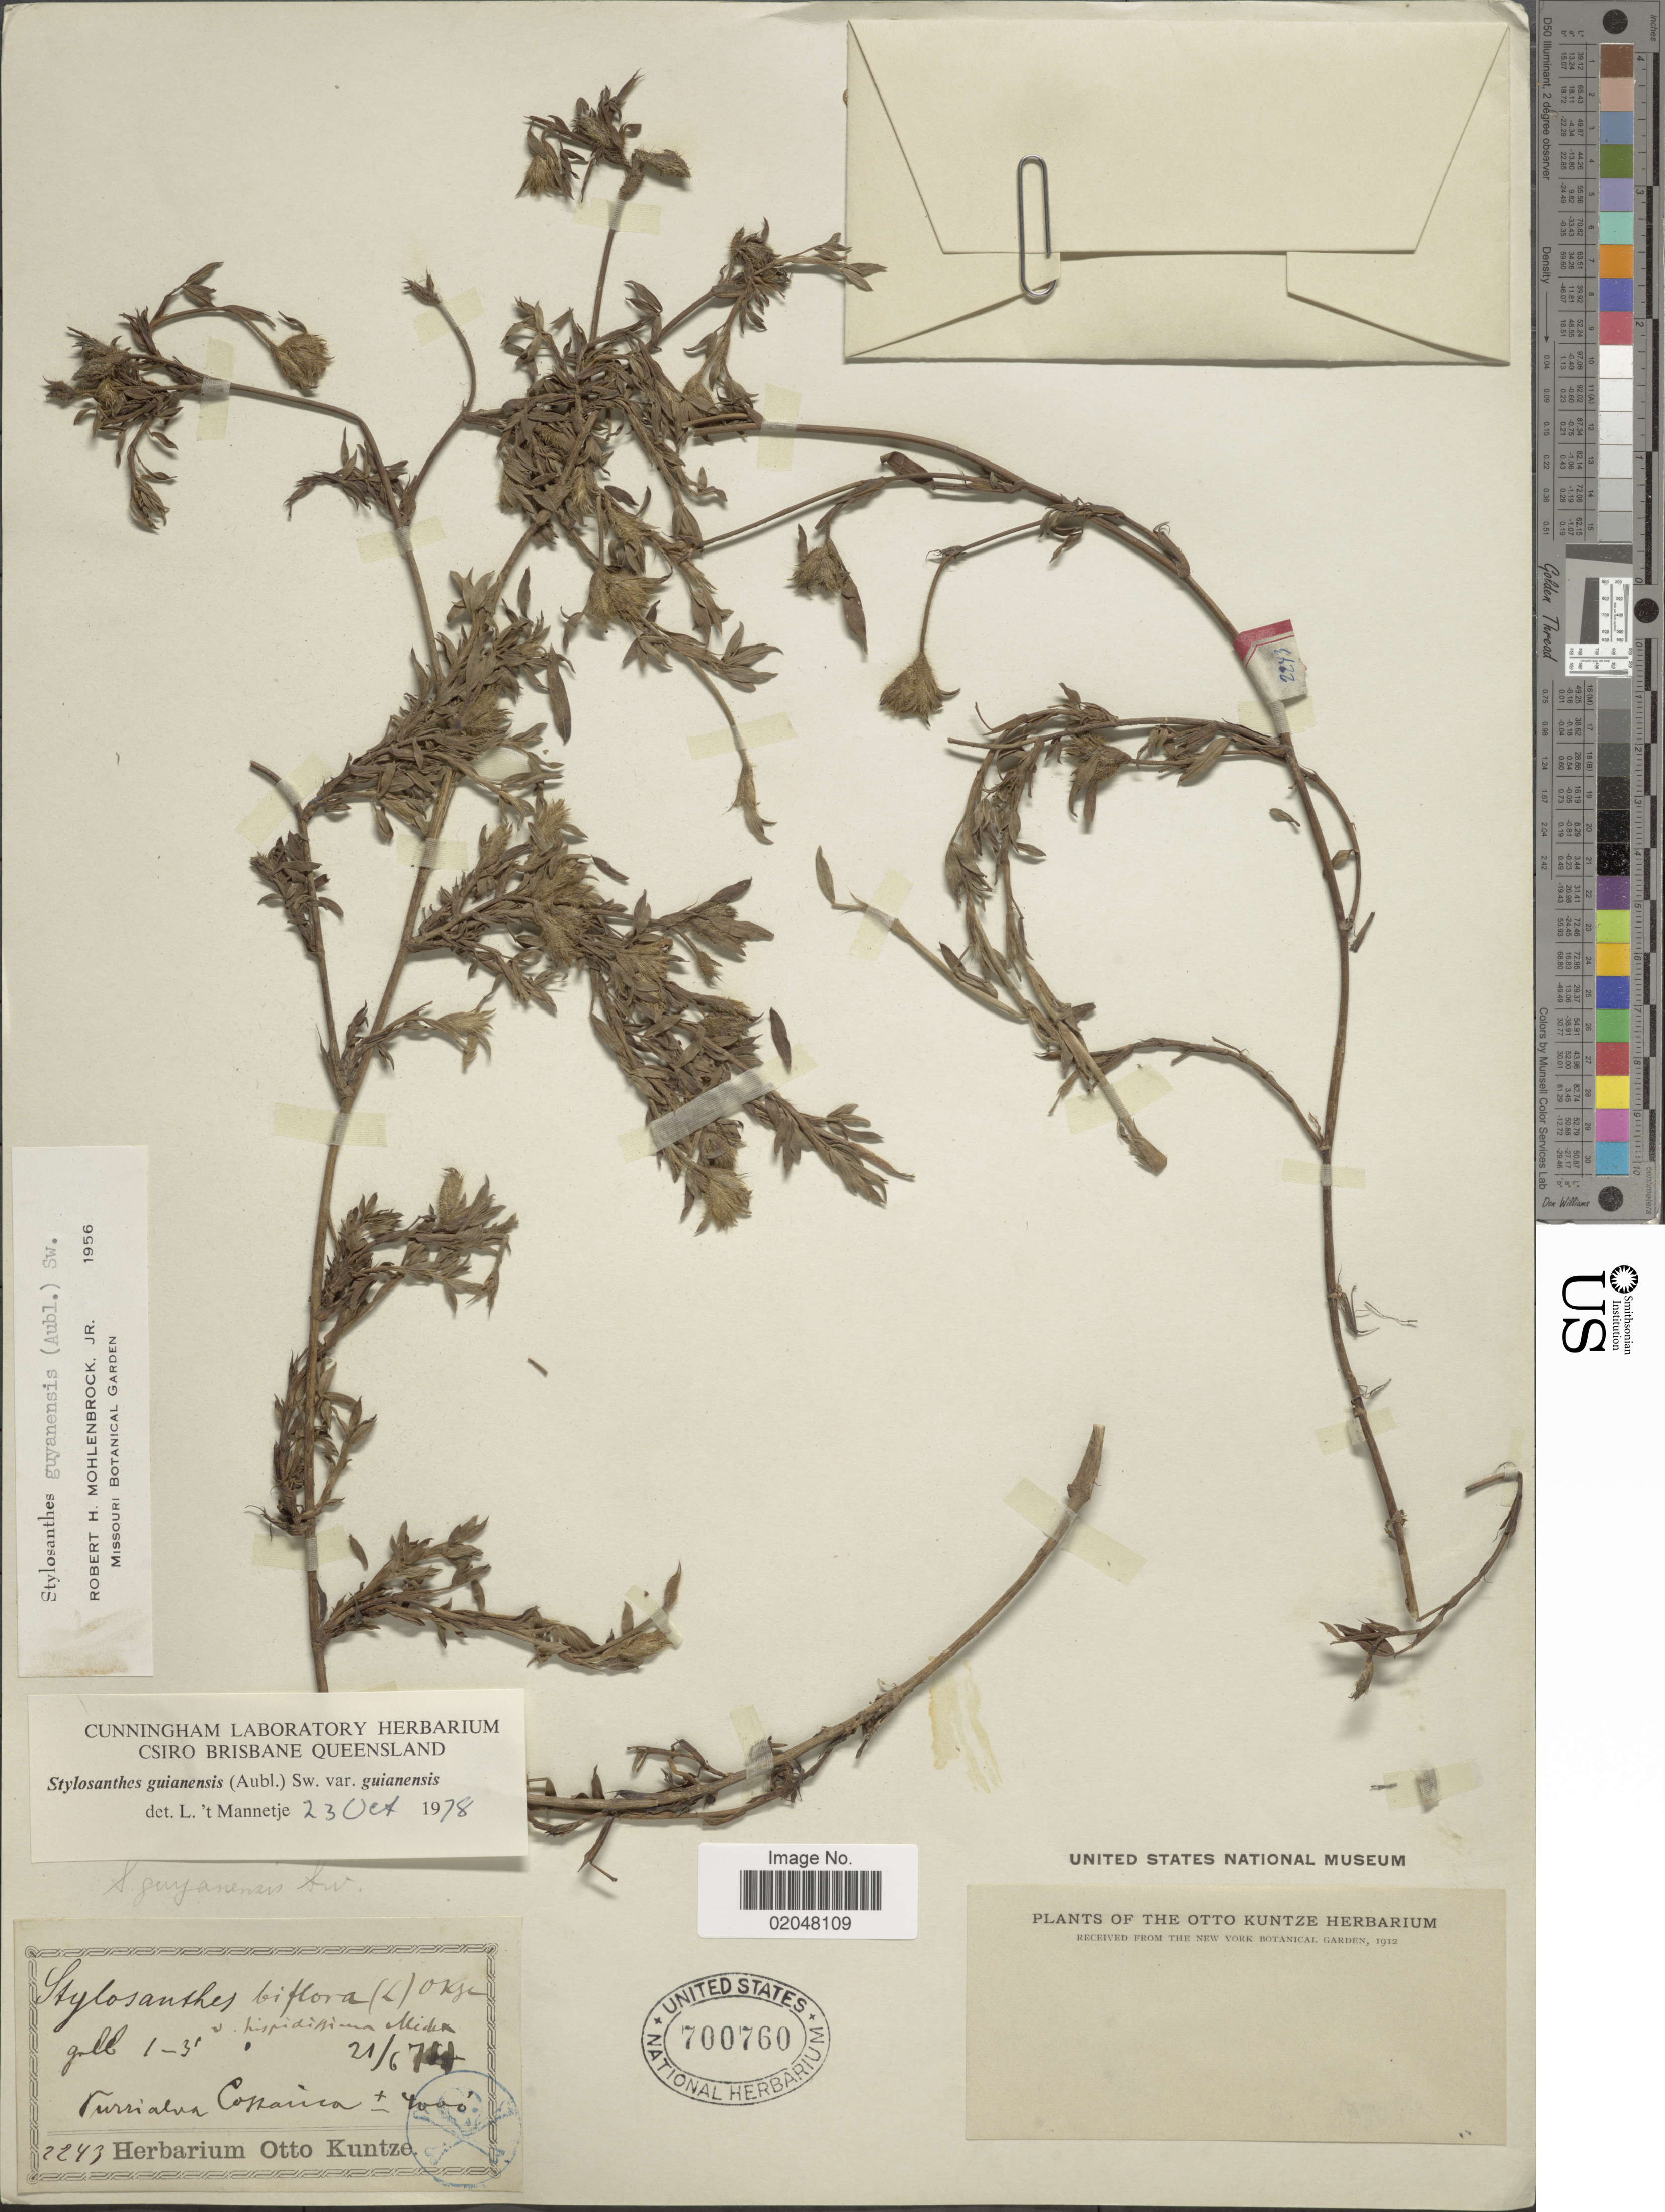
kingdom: Plantae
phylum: Tracheophyta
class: Magnoliopsida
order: Fabales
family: Fabaceae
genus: Stylosanthes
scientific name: Stylosanthes guianensis var. guianensis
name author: (Aubl.) Sw.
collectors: ex Herb. O. Kuntze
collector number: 2243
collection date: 1874-06-21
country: Costa Rica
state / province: Cartago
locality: Turrialba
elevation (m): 1219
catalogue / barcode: US 700760